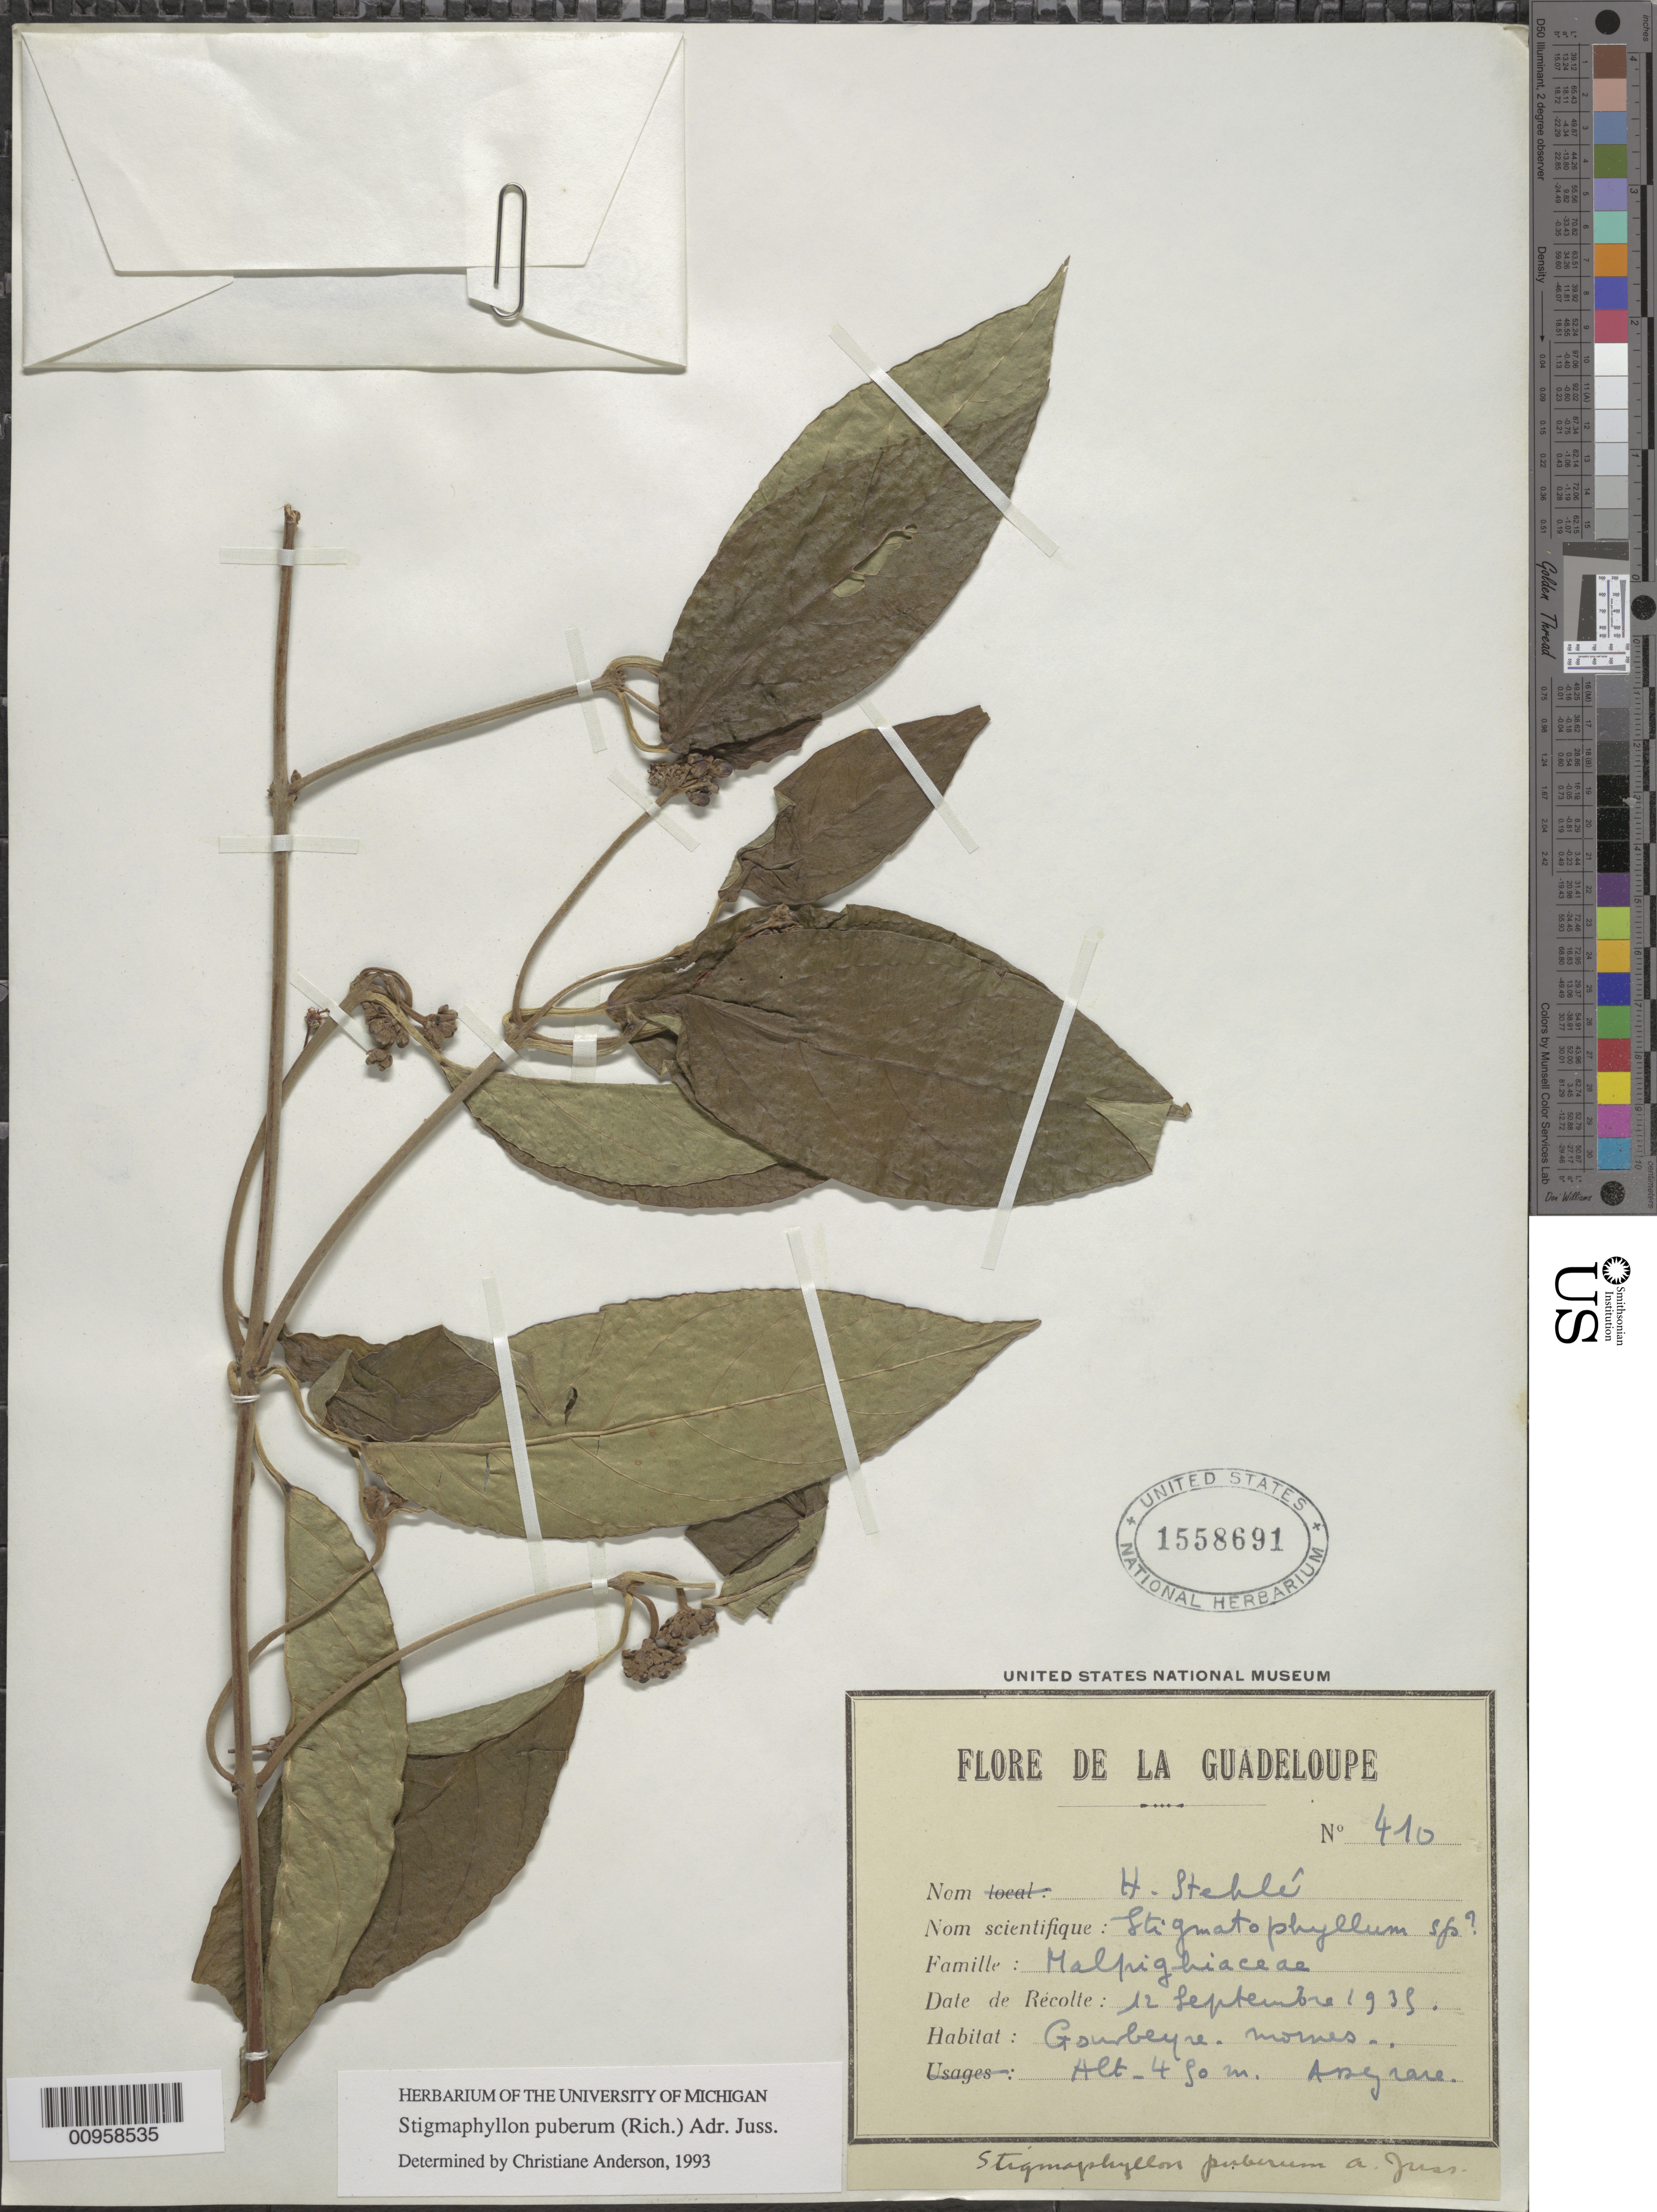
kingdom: Plantae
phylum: Tracheophyta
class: Magnoliopsida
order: Malpighiales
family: Malpighiaceae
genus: Stigmaphyllon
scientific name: Stigmaphyllon puberum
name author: (Rich.) A. Juss.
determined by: Anderson, C.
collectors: H. Stehlé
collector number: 410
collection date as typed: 12 Sep 1939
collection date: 1939-09-12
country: Guadeloupe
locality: Gourbeyre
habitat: Mornes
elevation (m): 450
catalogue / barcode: US 1558691